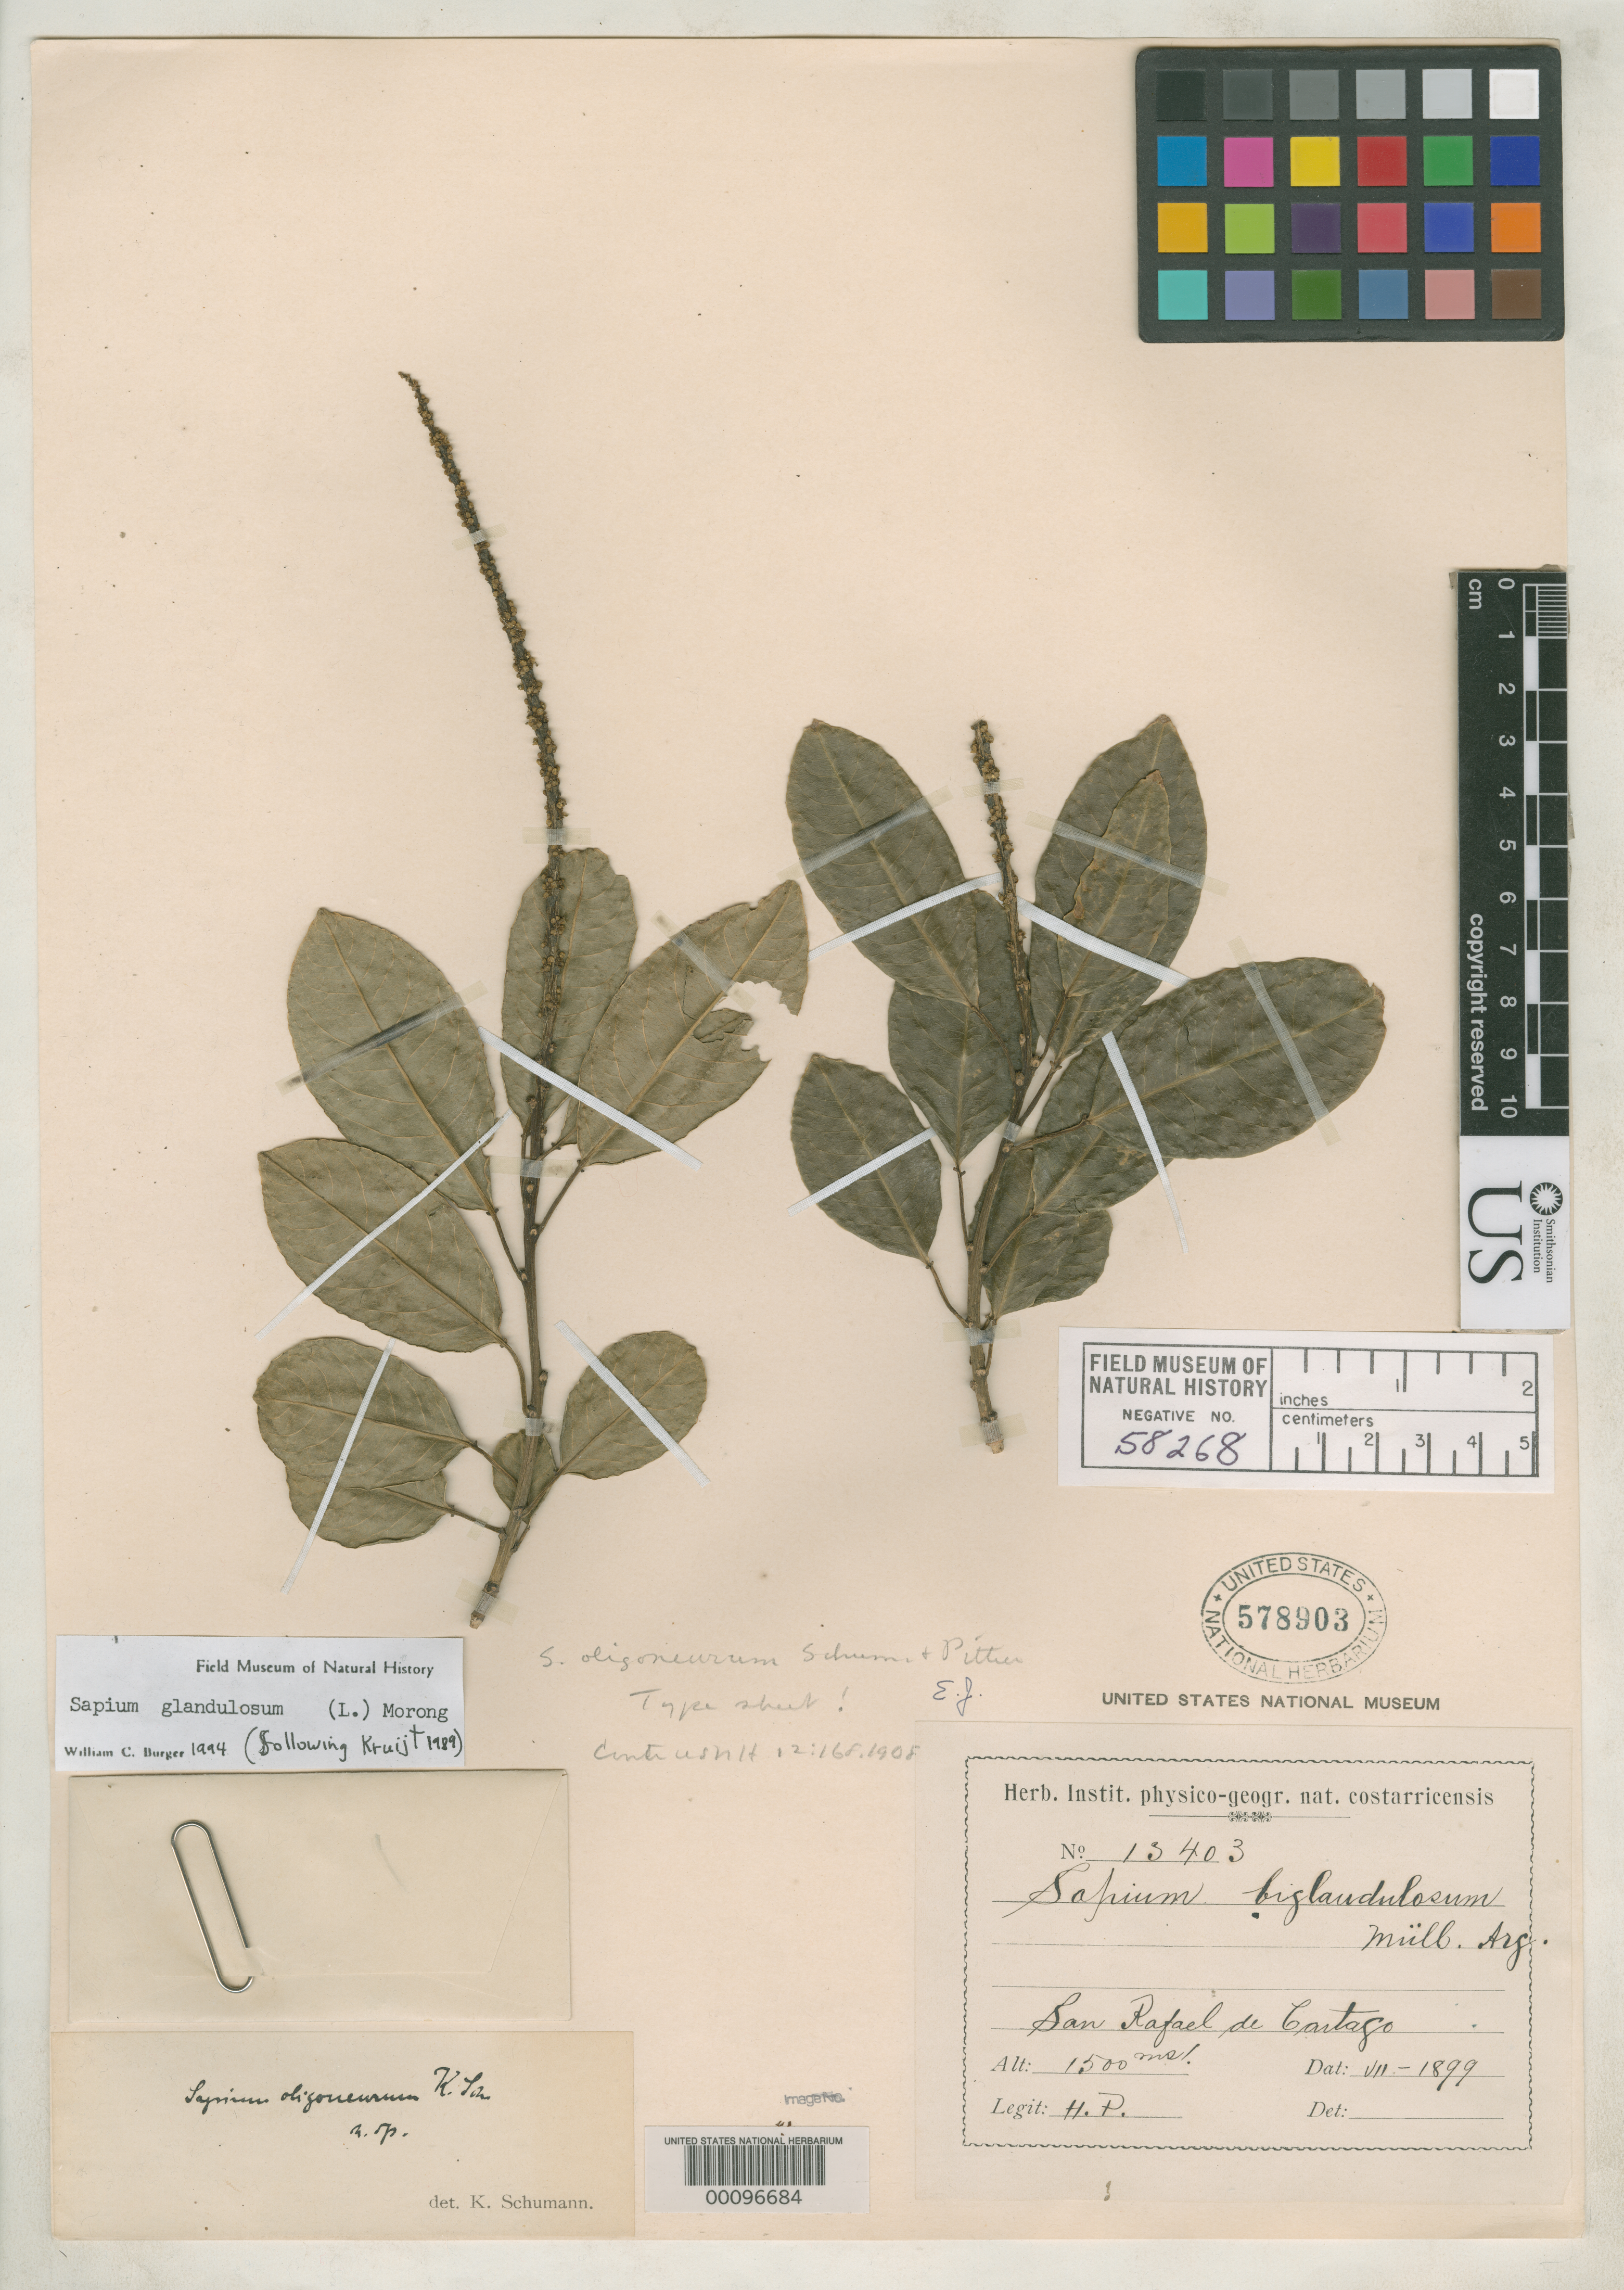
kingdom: Plantae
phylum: Tracheophyta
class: Magnoliopsida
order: Malpighiales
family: Euphorbiaceae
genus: Sapium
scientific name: Sapium oligoneurum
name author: K. Schum. & Pittier in Pittier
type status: Holotype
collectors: H. F. Pittier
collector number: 13403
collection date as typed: Jul 1899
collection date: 1899-07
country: Costa Rica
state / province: Cartago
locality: San Rafael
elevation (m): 1500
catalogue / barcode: US 578903